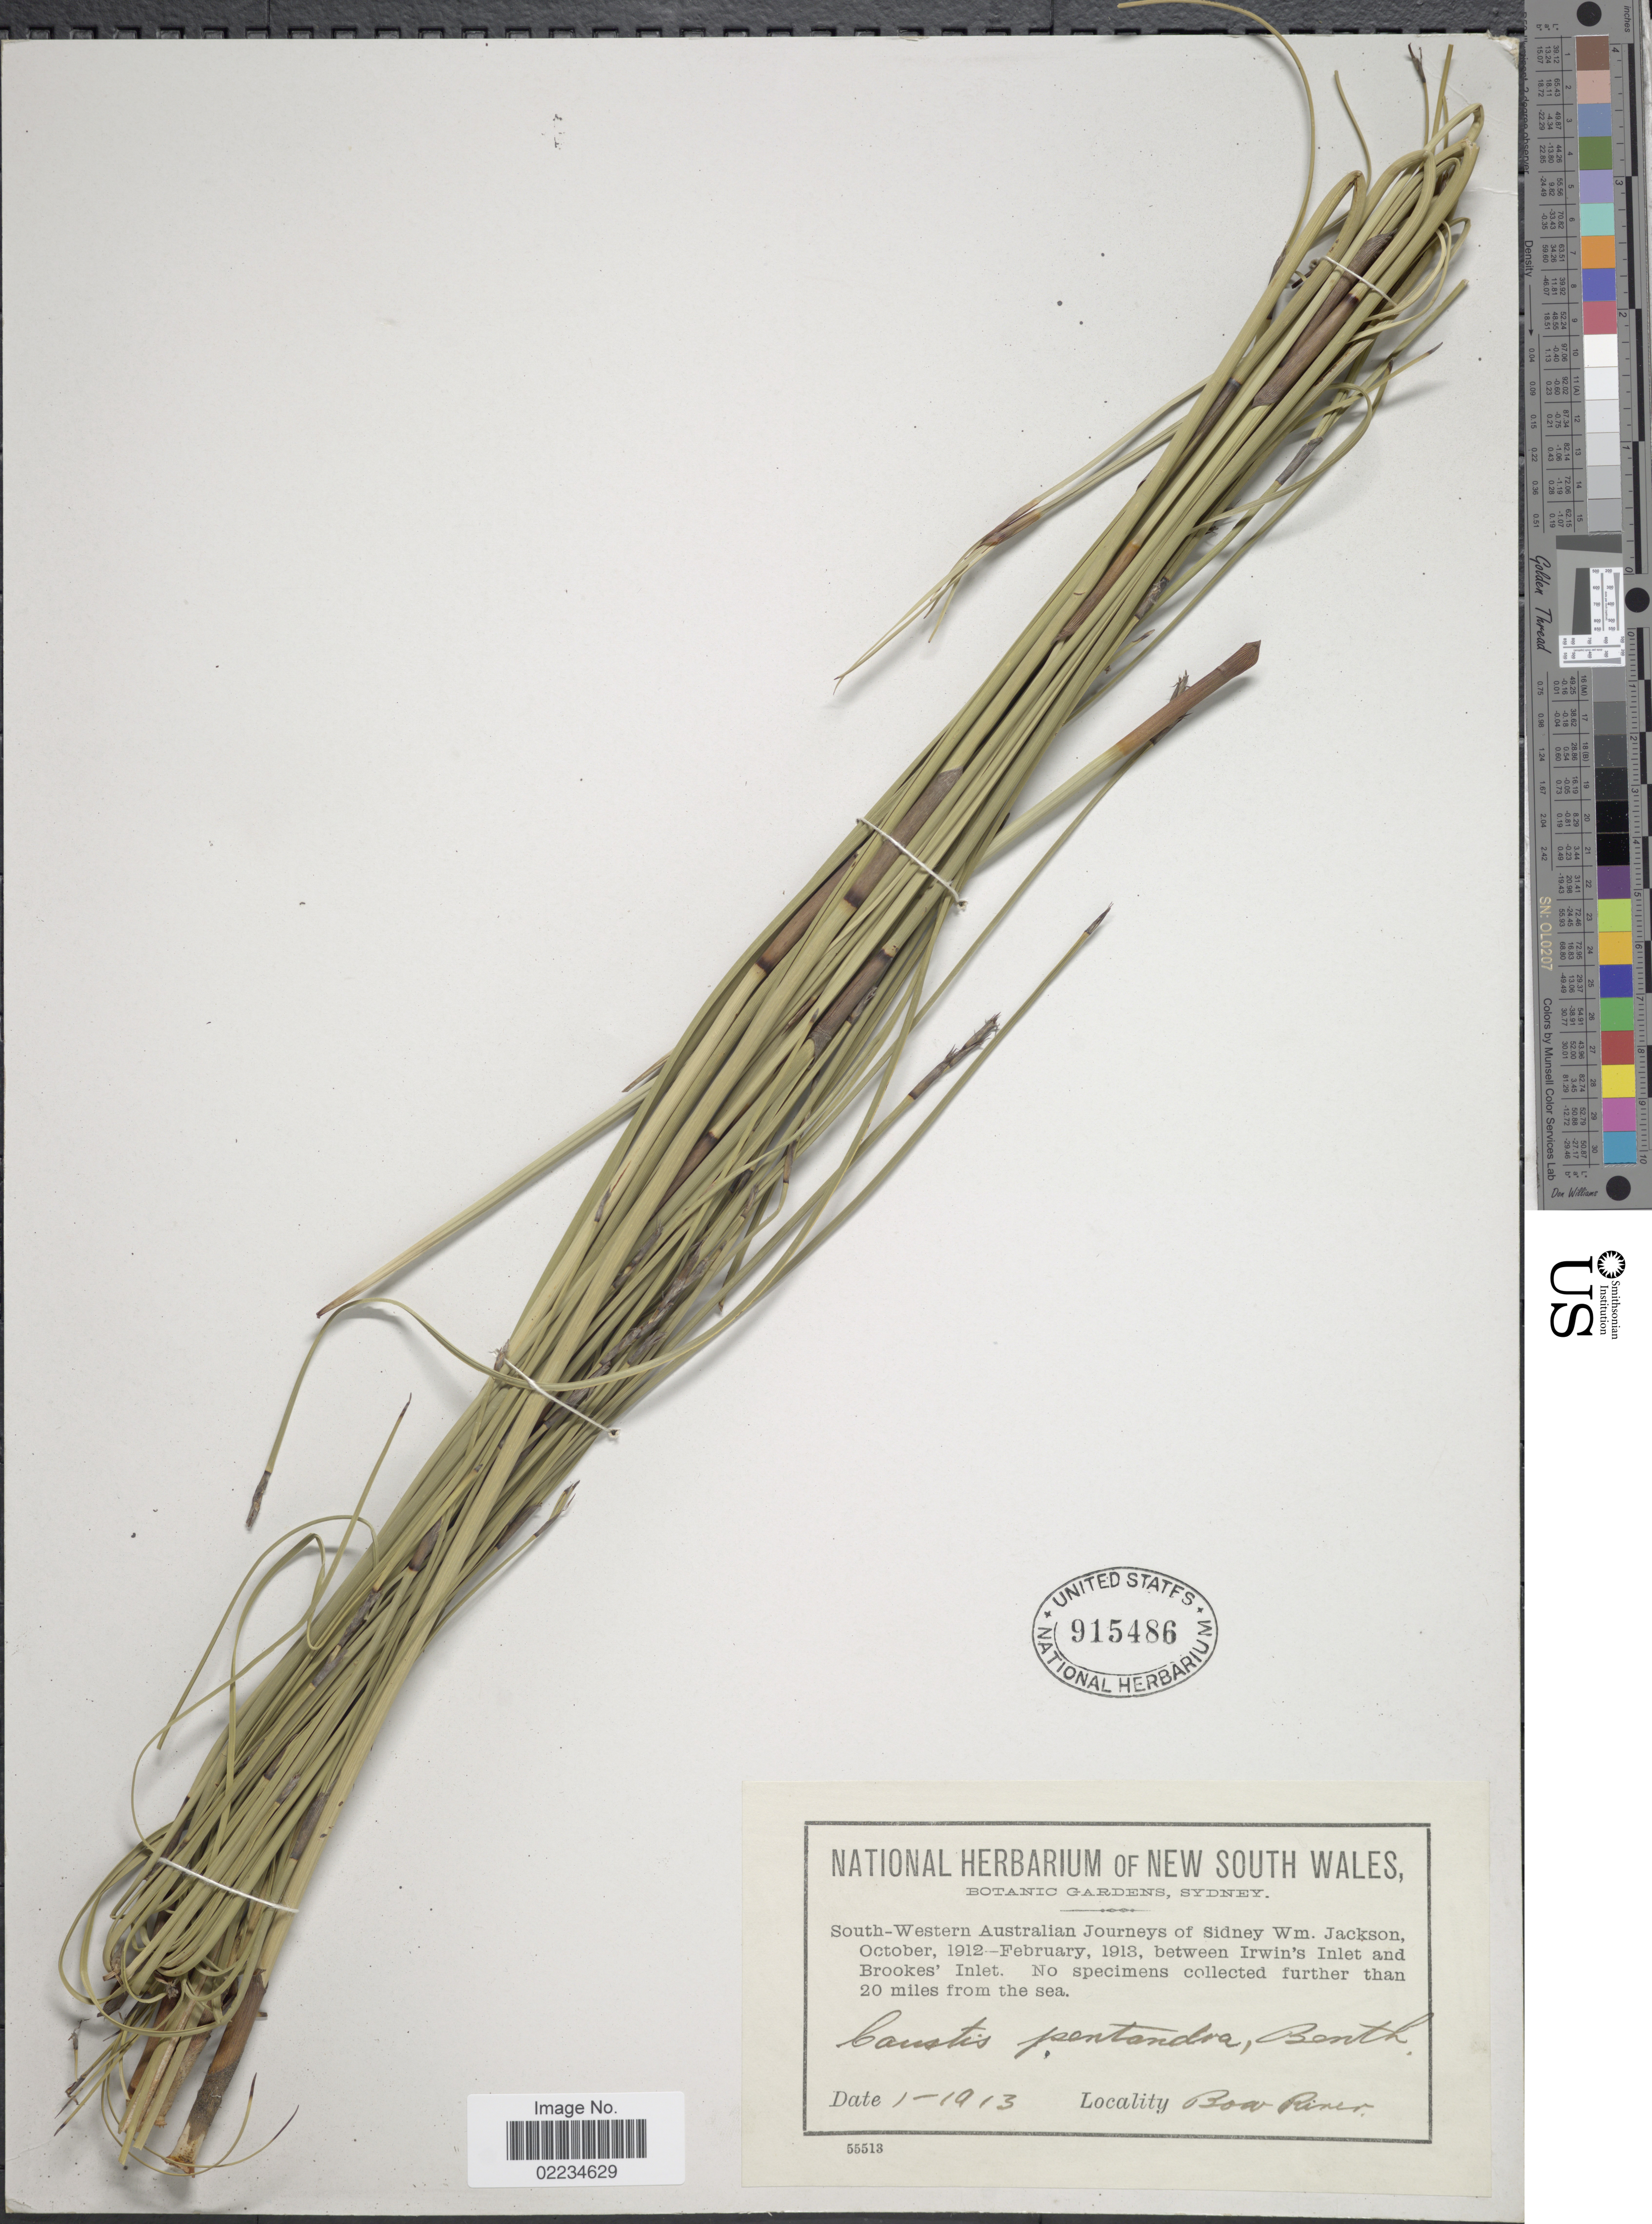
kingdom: Plantae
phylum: Tracheophyta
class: Liliopsida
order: Poales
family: Cyperaceae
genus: Caustis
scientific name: Caustis pentandra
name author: R. Br.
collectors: Jackson, S. W.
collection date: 1913-01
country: Australia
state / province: Western Australia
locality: South-Western Australian Journeys, between Irwin's Inlet and Brookes's Inlet. No specimens collected further than 20 miles from the sea, Bow River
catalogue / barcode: US 915486